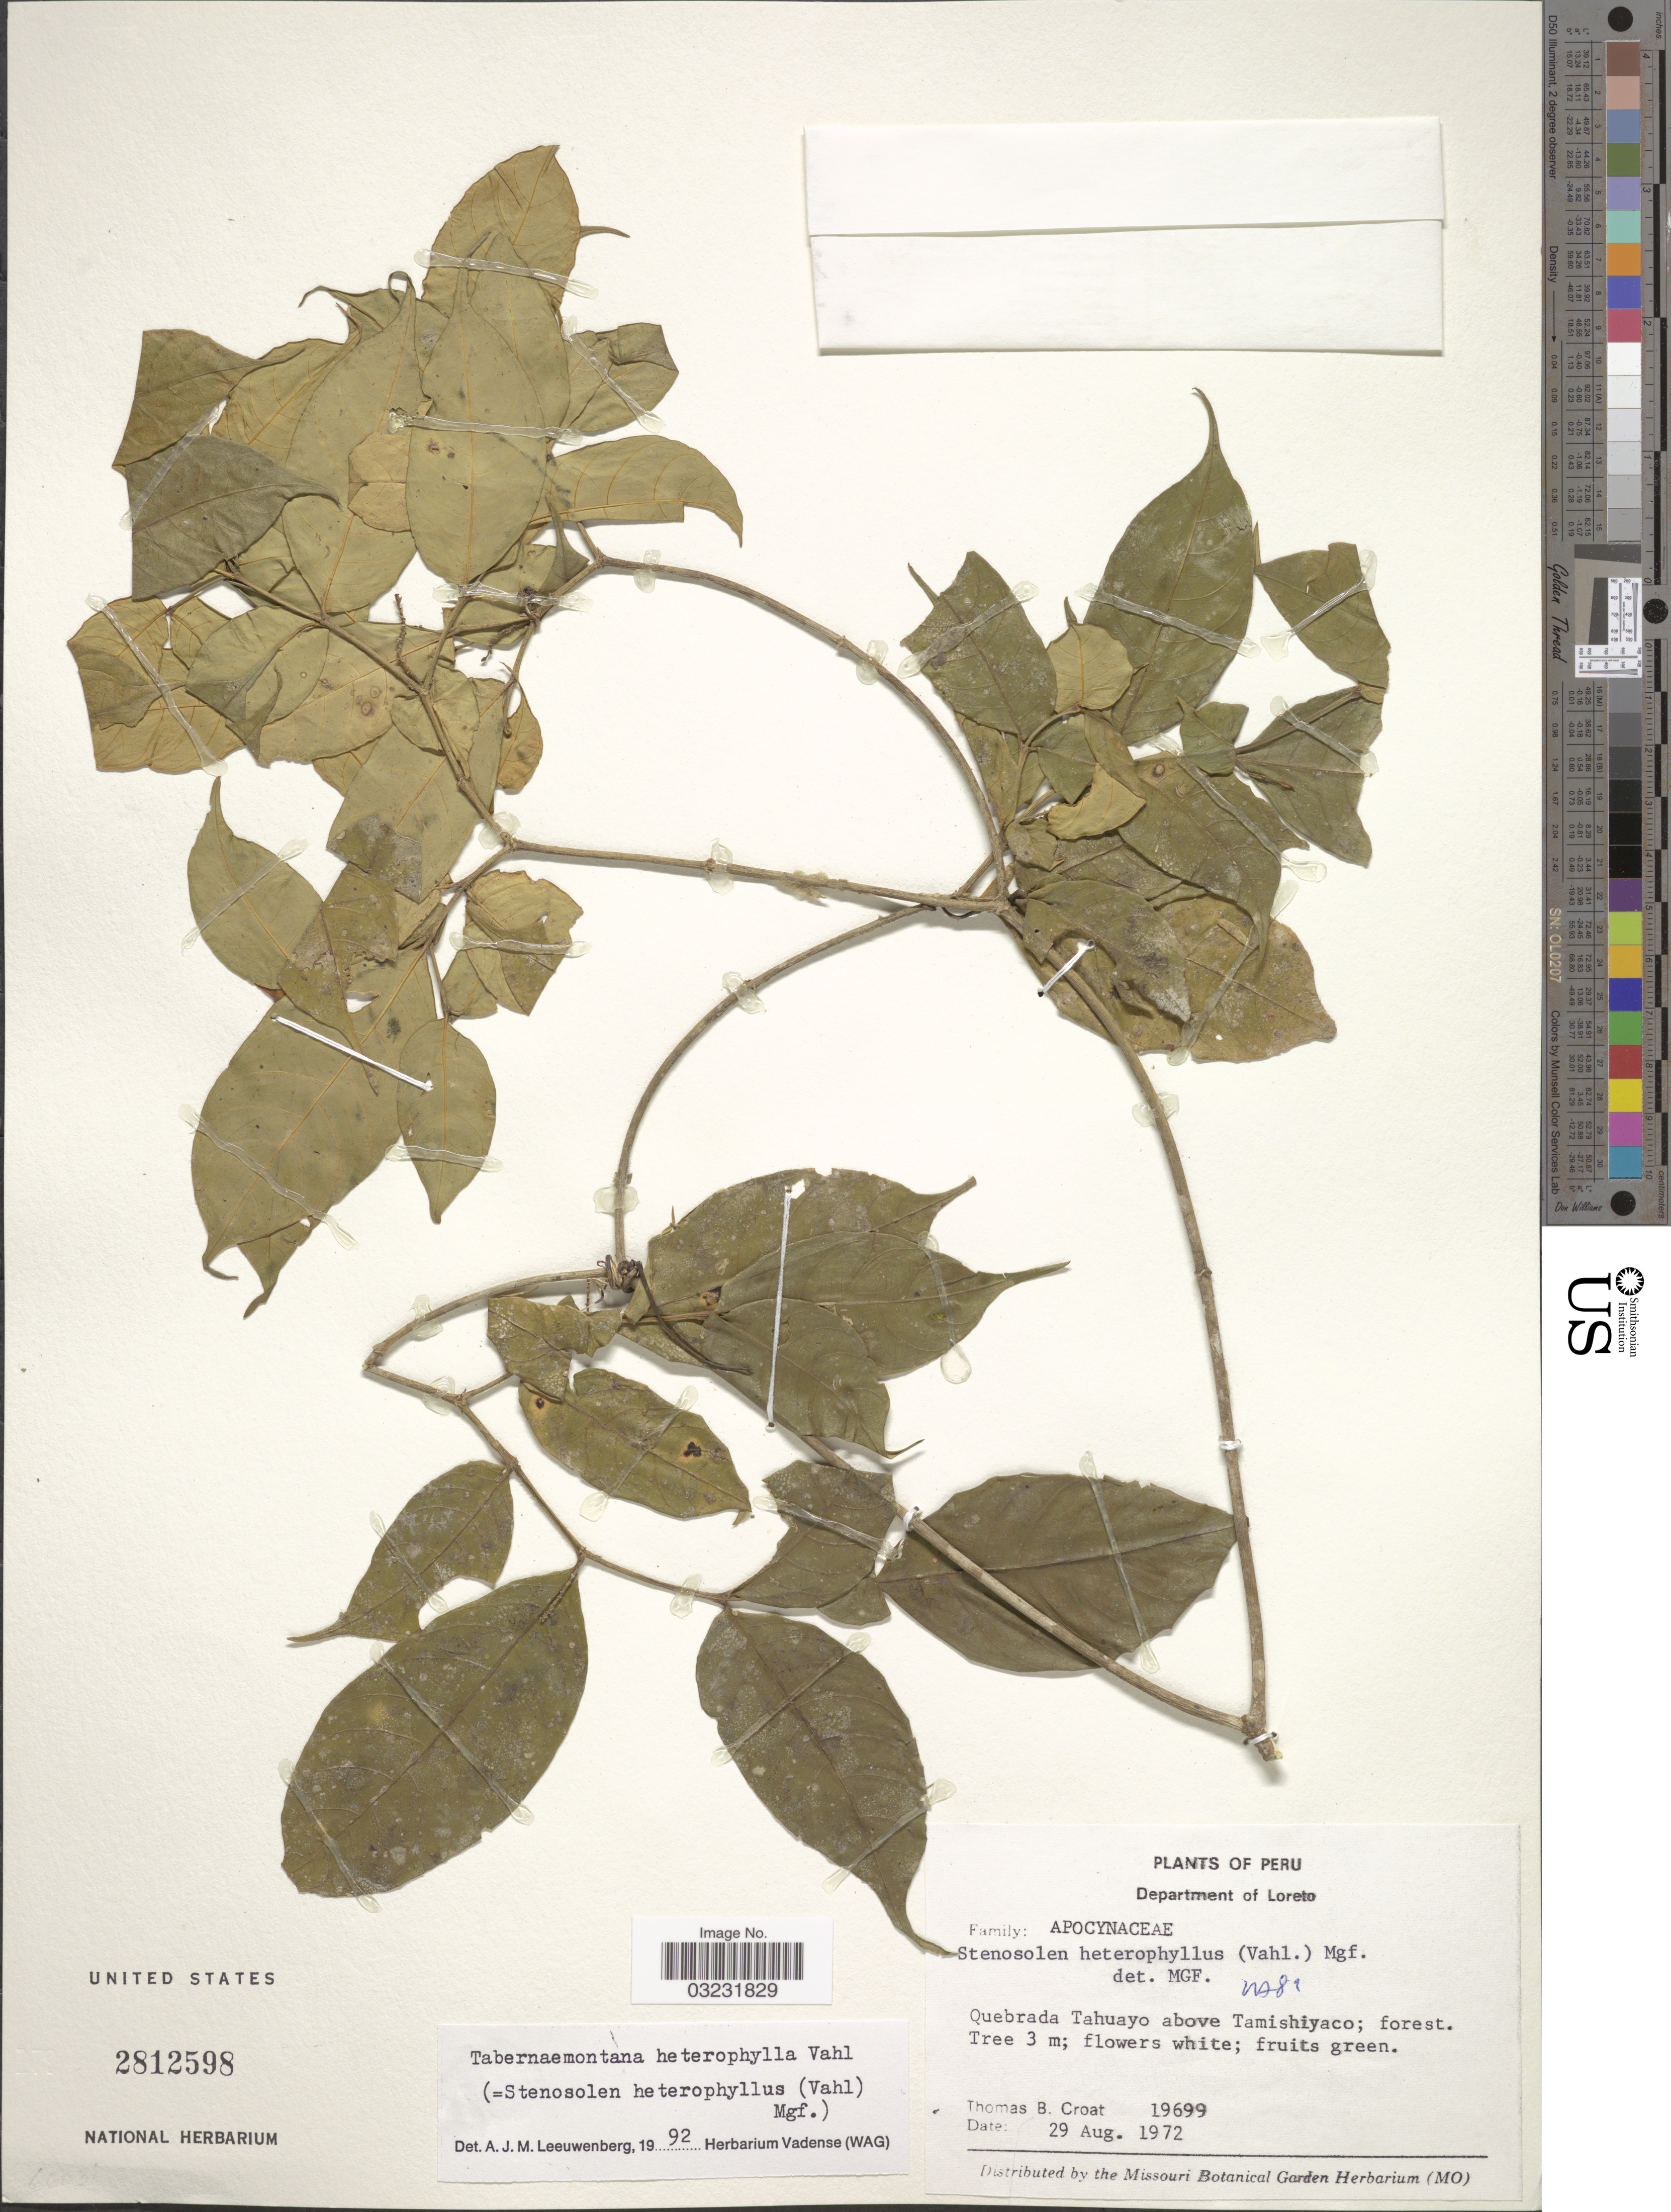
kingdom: Plantae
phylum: Tracheophyta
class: Magnoliopsida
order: Gentianales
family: Apocynaceae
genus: Tabernaemontana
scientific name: Tabernaemontana heterophylla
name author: Vahl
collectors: T. B. Croat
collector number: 19699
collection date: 1972-08-29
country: Peru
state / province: Loreto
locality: Department of Loreto. Quebrada Tahuayo above Tamishiyaco.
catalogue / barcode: US 2812598